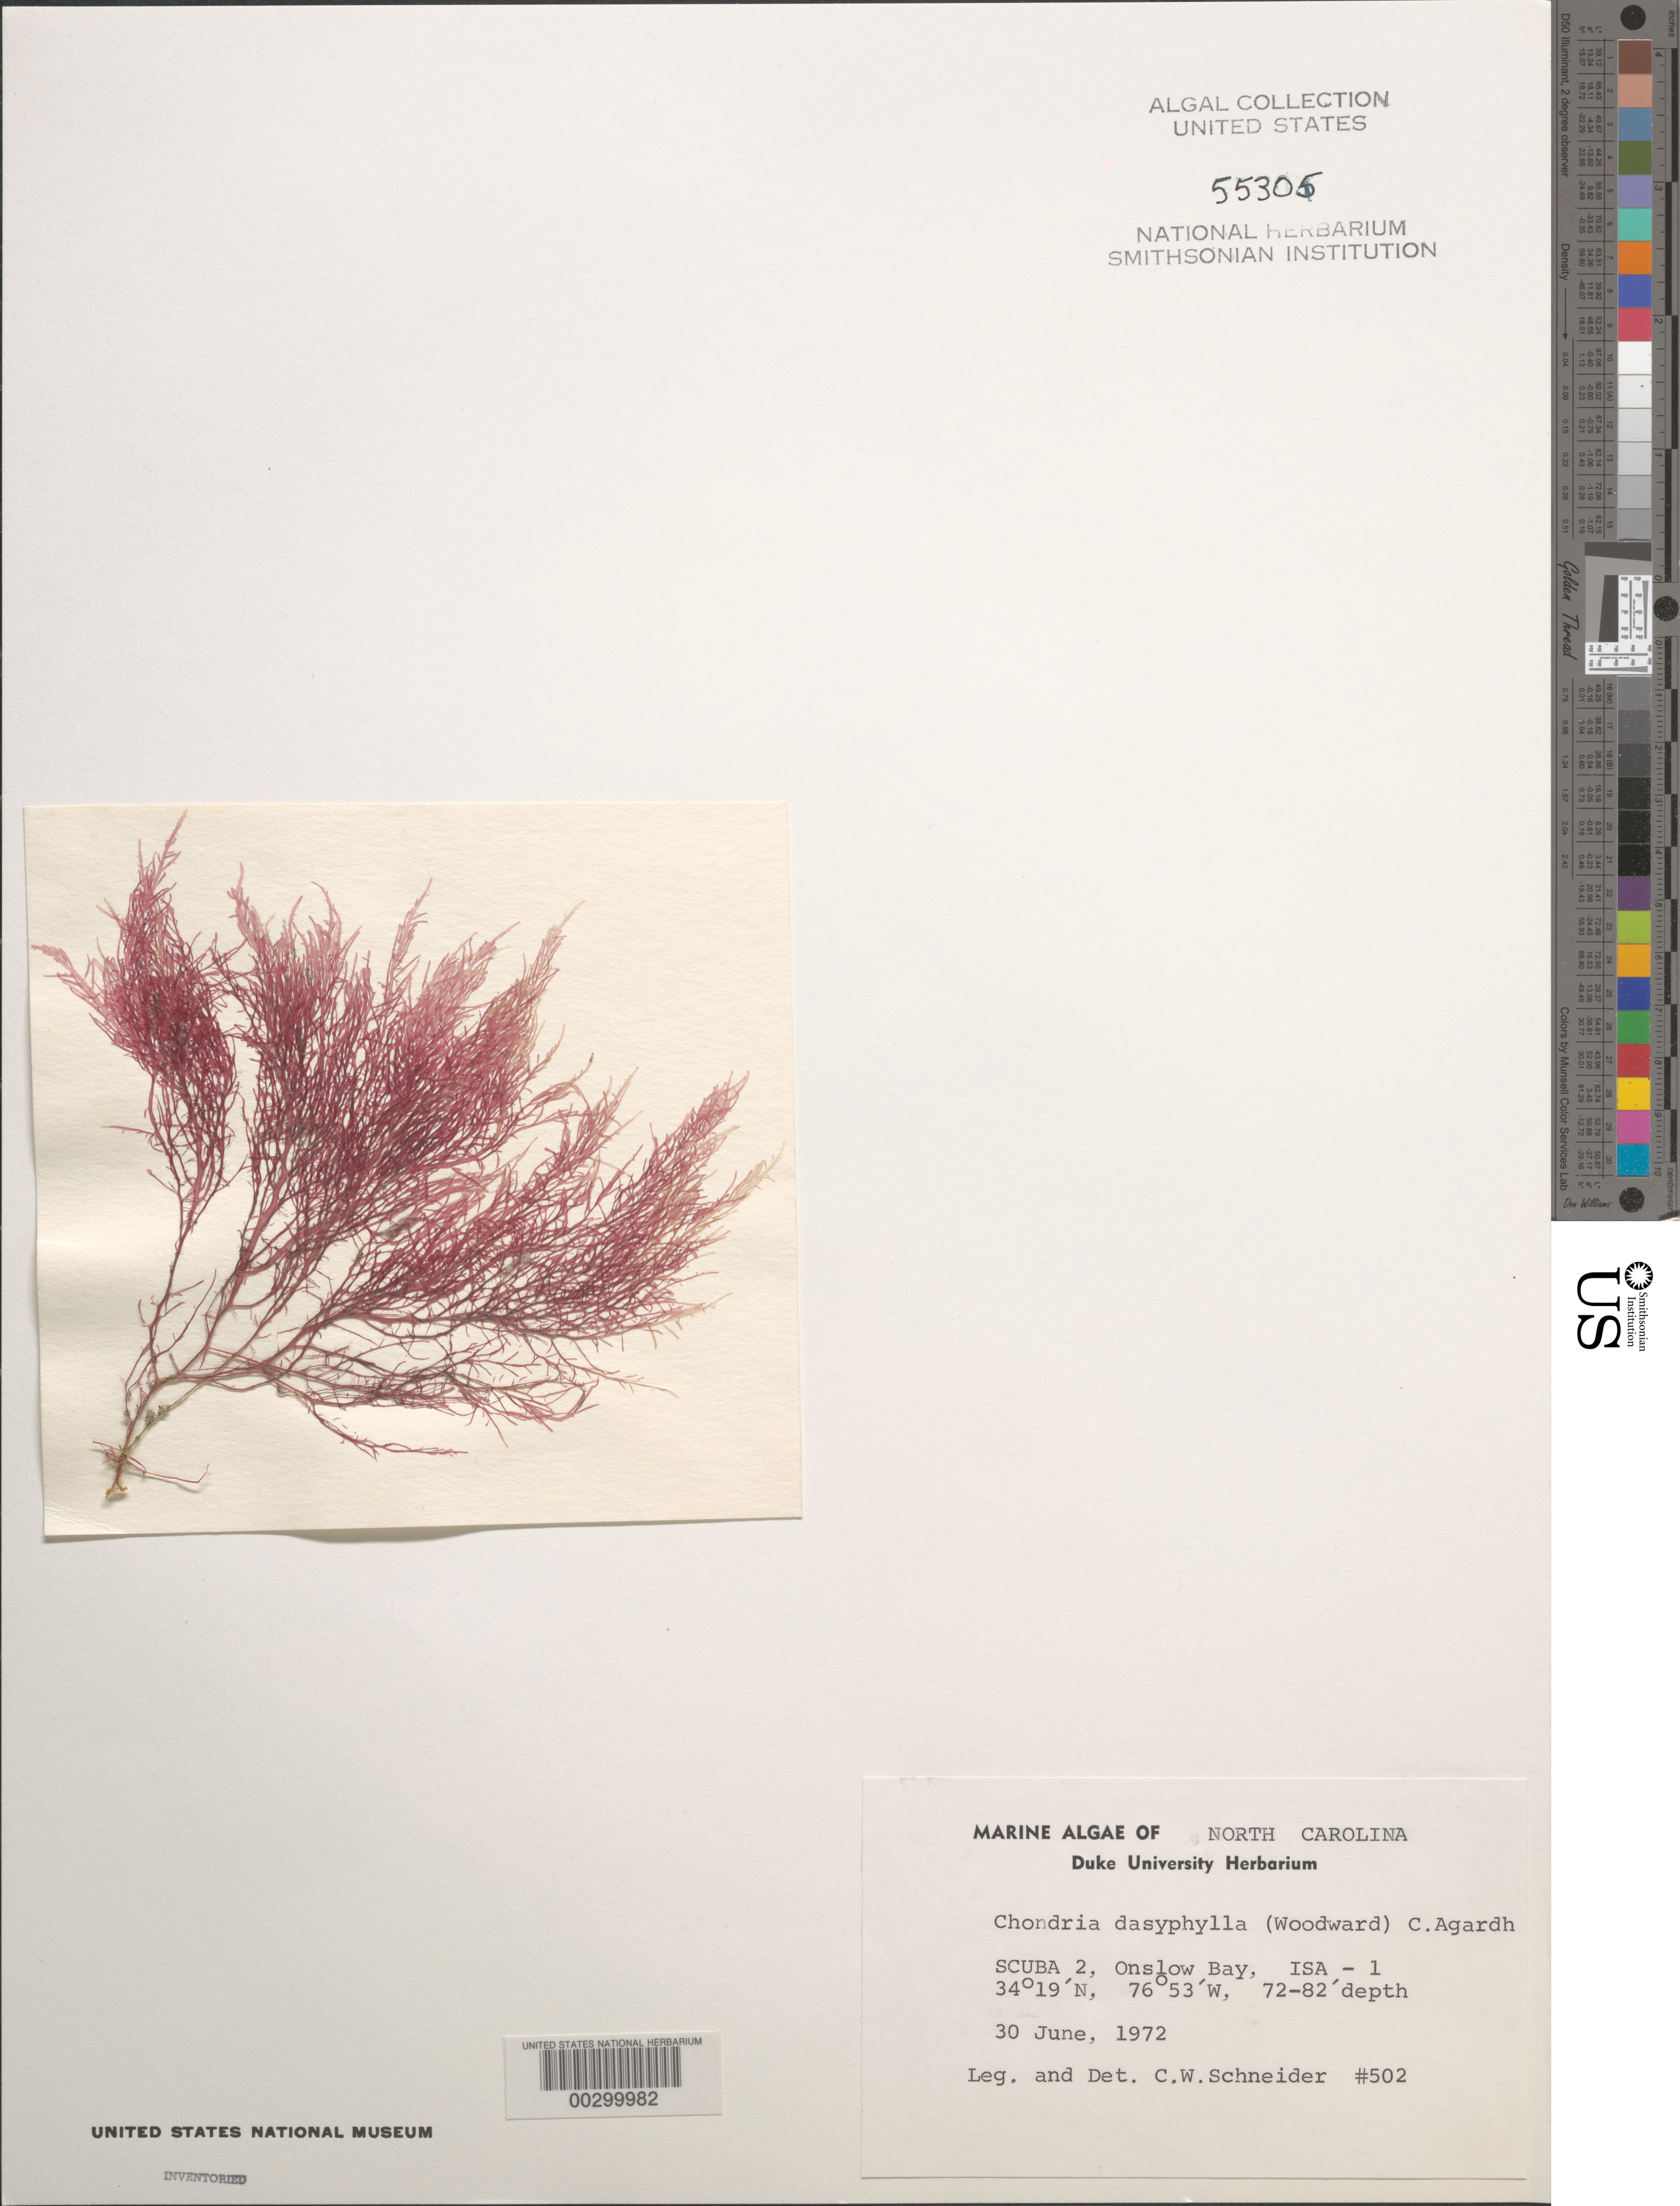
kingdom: Plantae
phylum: Rhodophyta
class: Florideophyceae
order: Ceramiales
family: Rhodomelaceae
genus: Chondria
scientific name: Chondria dasyphylla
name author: (Woodw.) C. Agardh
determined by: Schneider, C. W.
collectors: C. W. Schneider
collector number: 502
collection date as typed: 30 Jun 1972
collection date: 1972-06-30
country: United States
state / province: North Carolina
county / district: Carteret County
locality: Onslow Bay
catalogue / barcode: US 55305